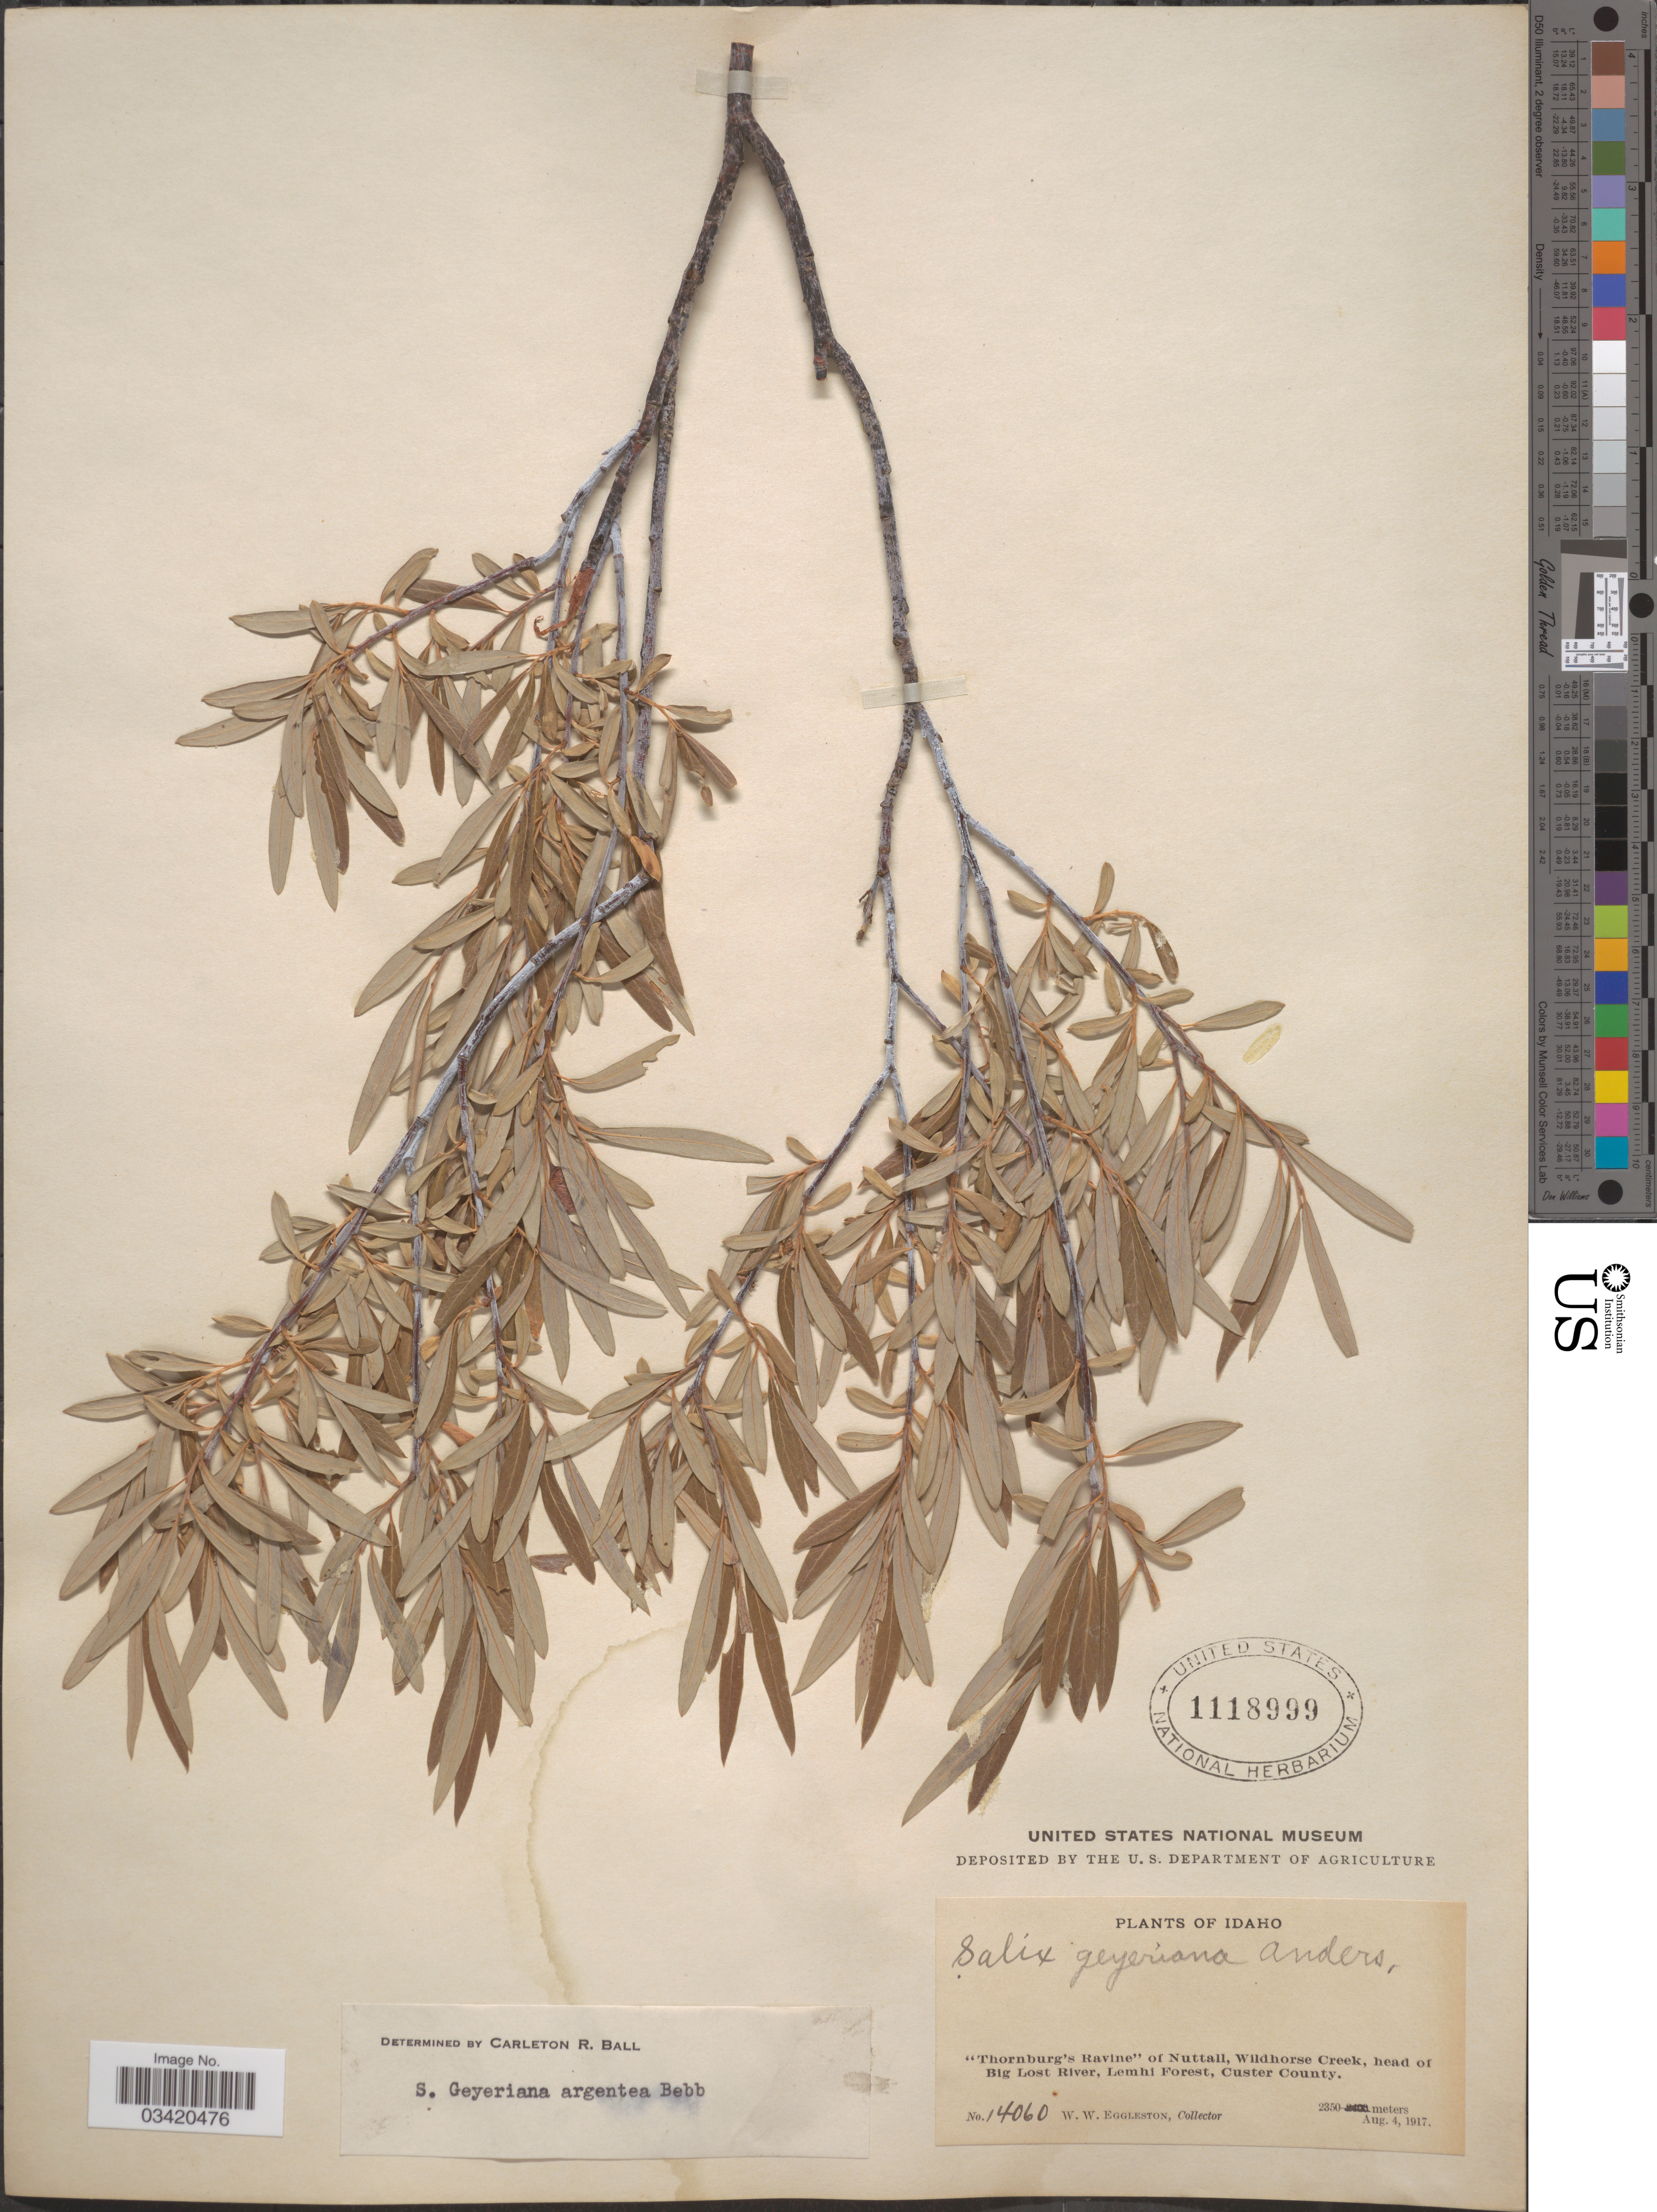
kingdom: Plantae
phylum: Tracheophyta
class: Magnoliopsida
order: Malpighiales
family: Salicaceae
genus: Salix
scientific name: Salix geyeriana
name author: Andersson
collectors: W. W. Eggleston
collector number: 14060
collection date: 1917-08-04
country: United States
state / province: Idaho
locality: Thornburg's Ravine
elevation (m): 2350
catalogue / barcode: US 1118999